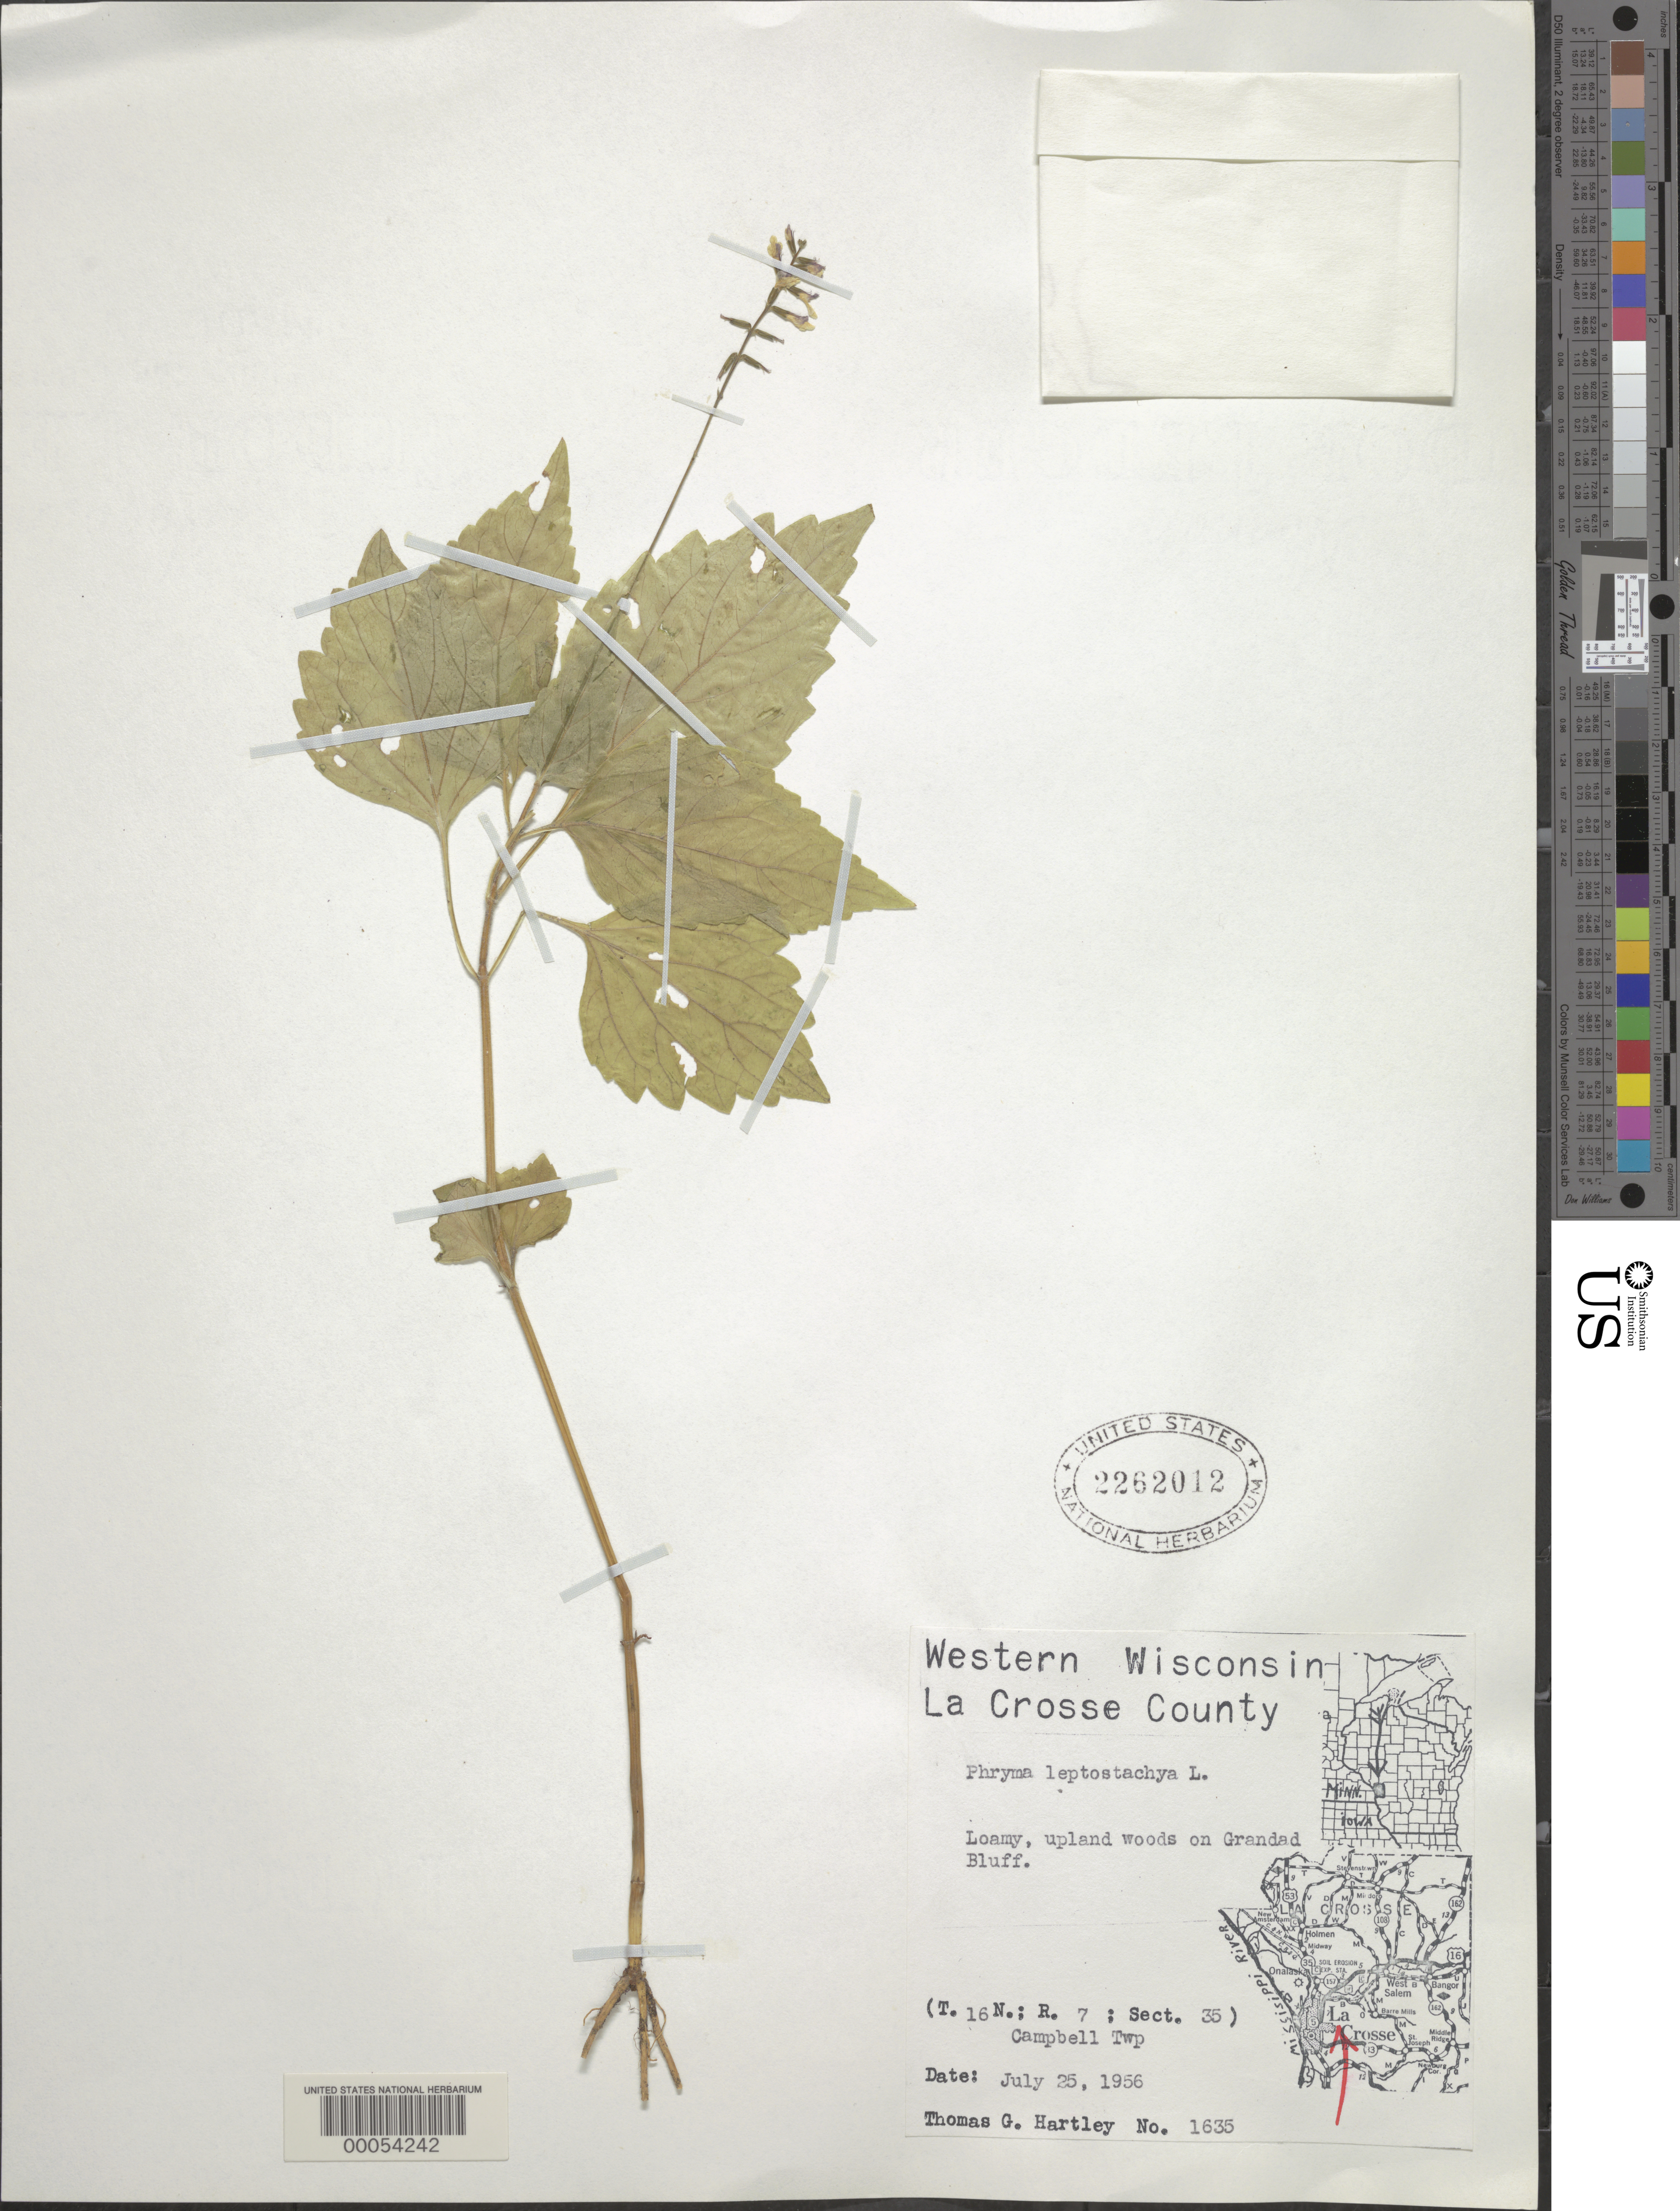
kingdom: Plantae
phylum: Tracheophyta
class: Magnoliopsida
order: Lamiales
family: Phrymaceae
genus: Phryma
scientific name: Phryma leptostachya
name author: L.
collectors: T. G. Hartley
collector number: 1635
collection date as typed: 25 Jul 1956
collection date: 1956-07-25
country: United States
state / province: Wisconsin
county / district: La Crosse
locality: Grandad bluff, Campbell Twp.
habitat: Loamy soil, upland woods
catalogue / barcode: US 2262012